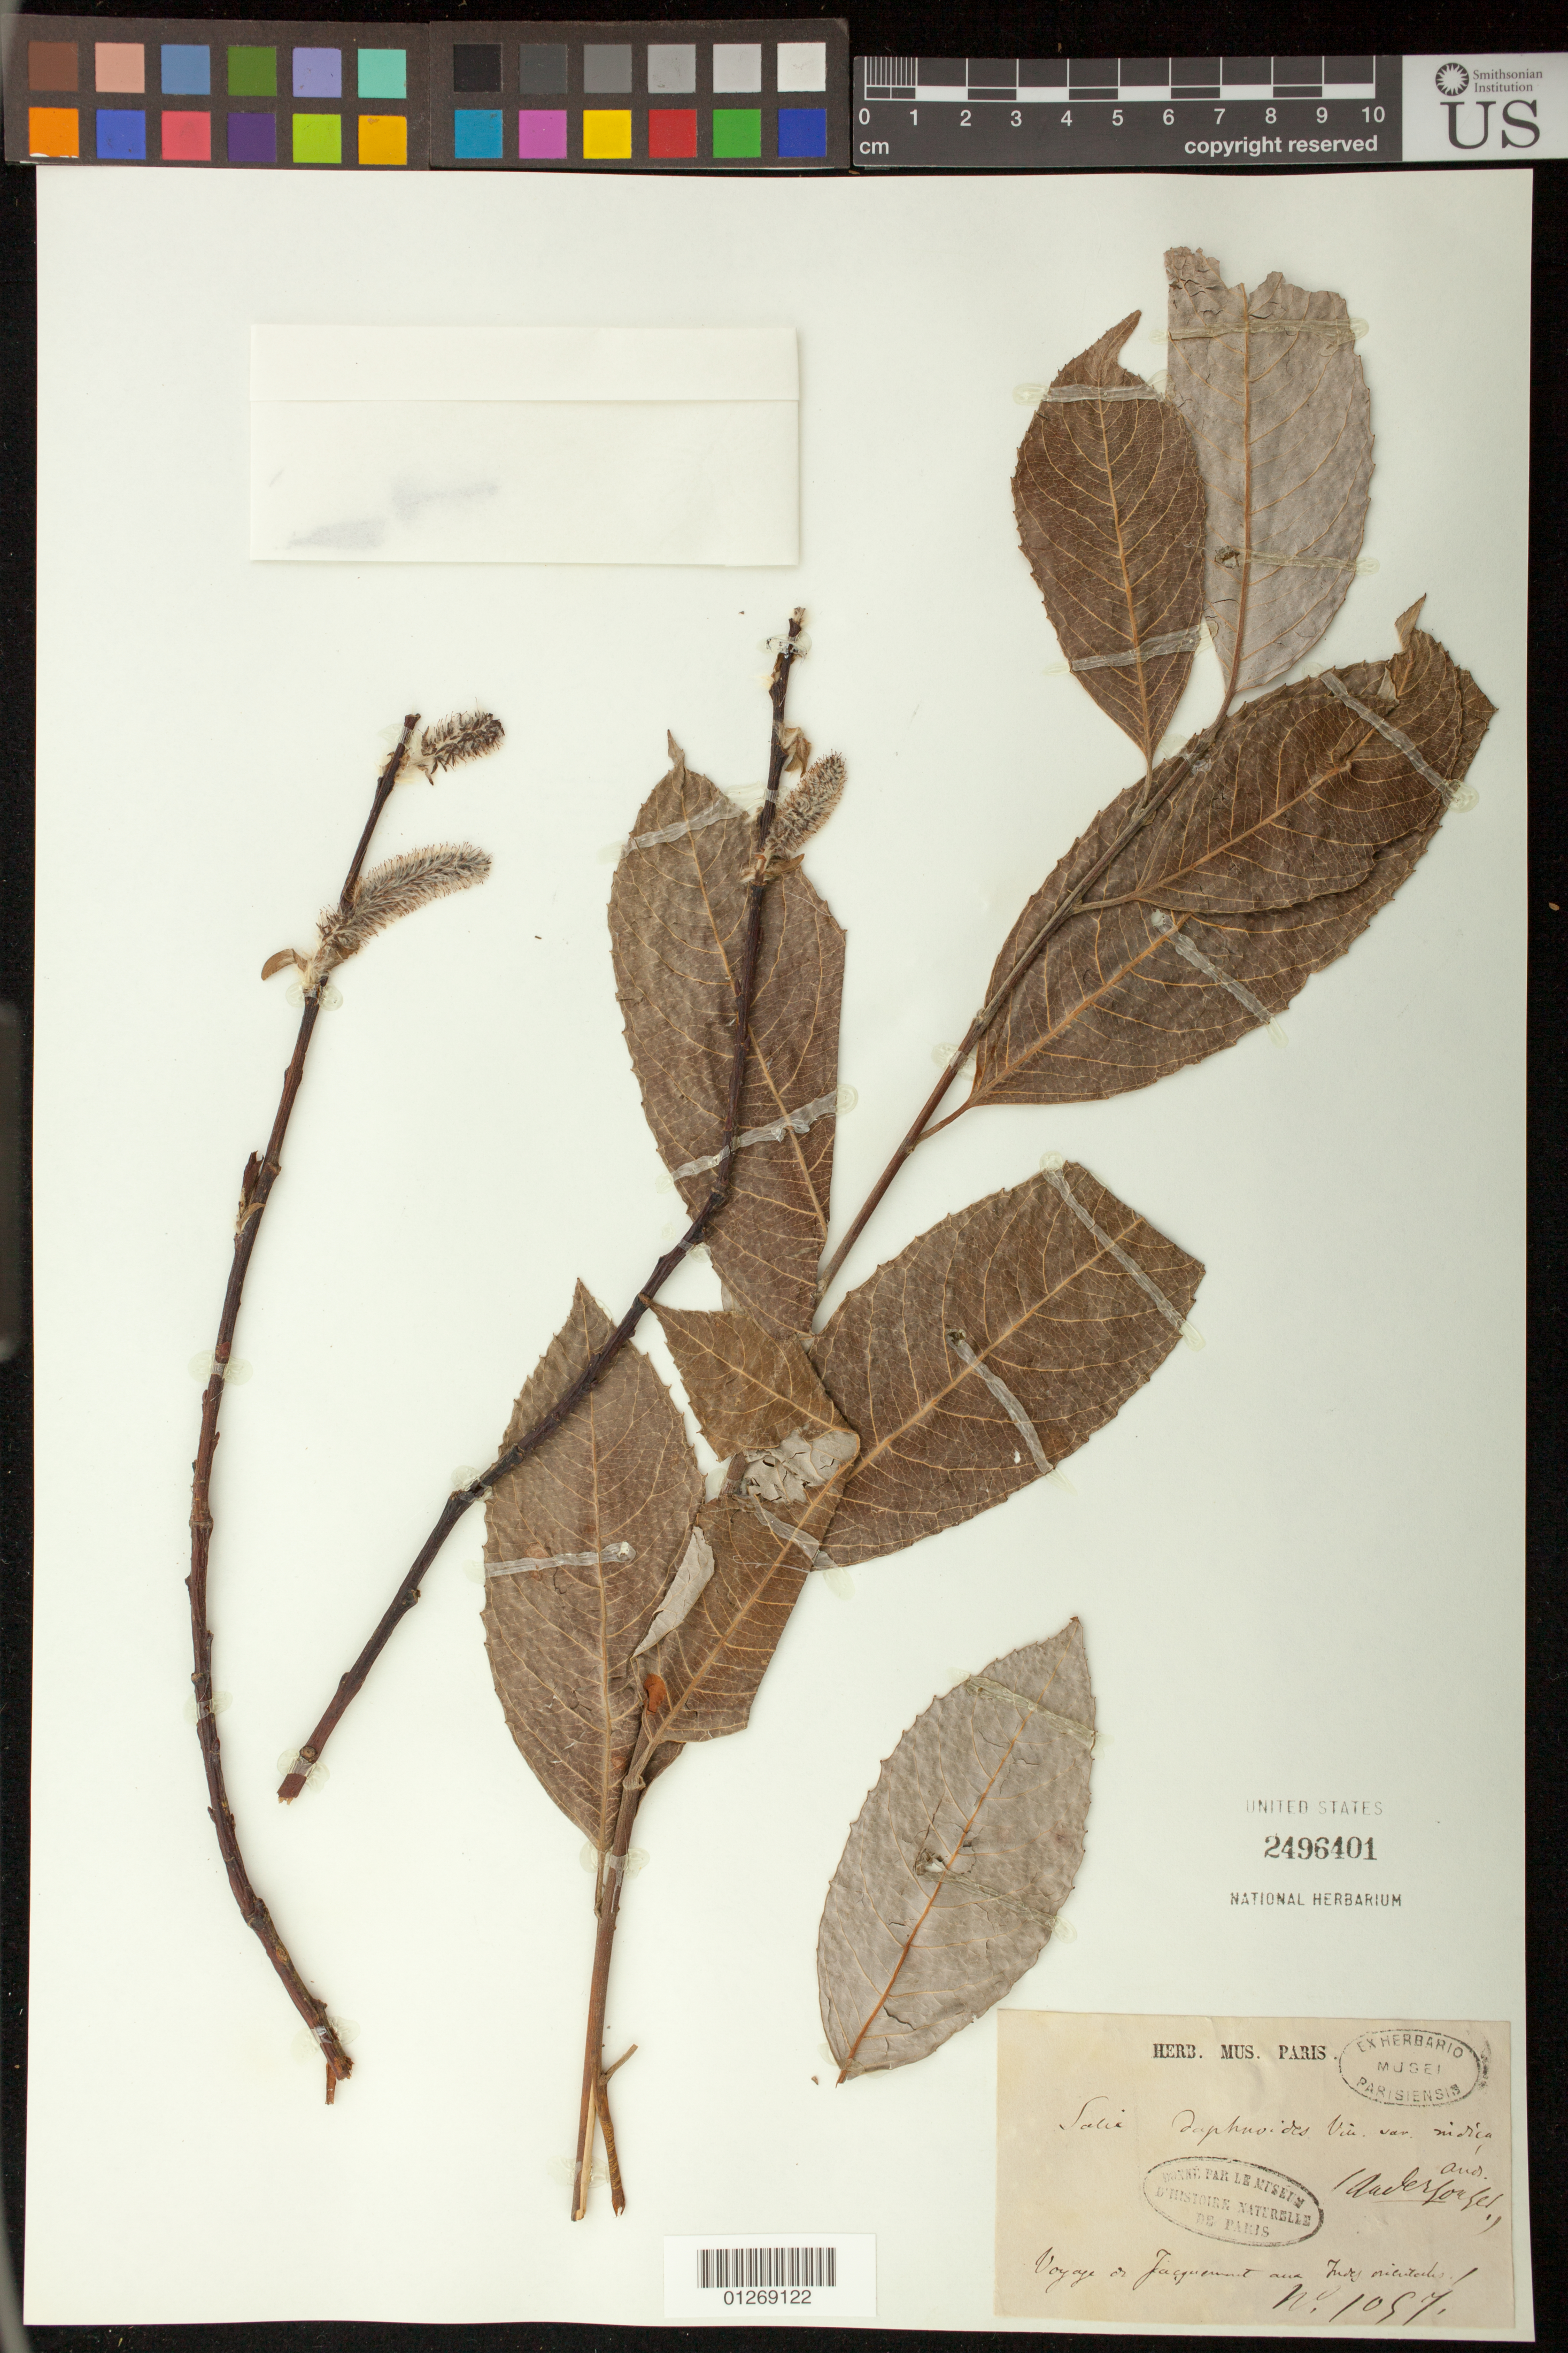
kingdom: Plantae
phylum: Tracheophyta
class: Magnoliopsida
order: Malpighiales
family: Salicaceae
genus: Salix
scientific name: Salix daphnoides var. indica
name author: Andersson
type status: Possible Type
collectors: V. Jacquemont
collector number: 1057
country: India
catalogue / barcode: US 2496401